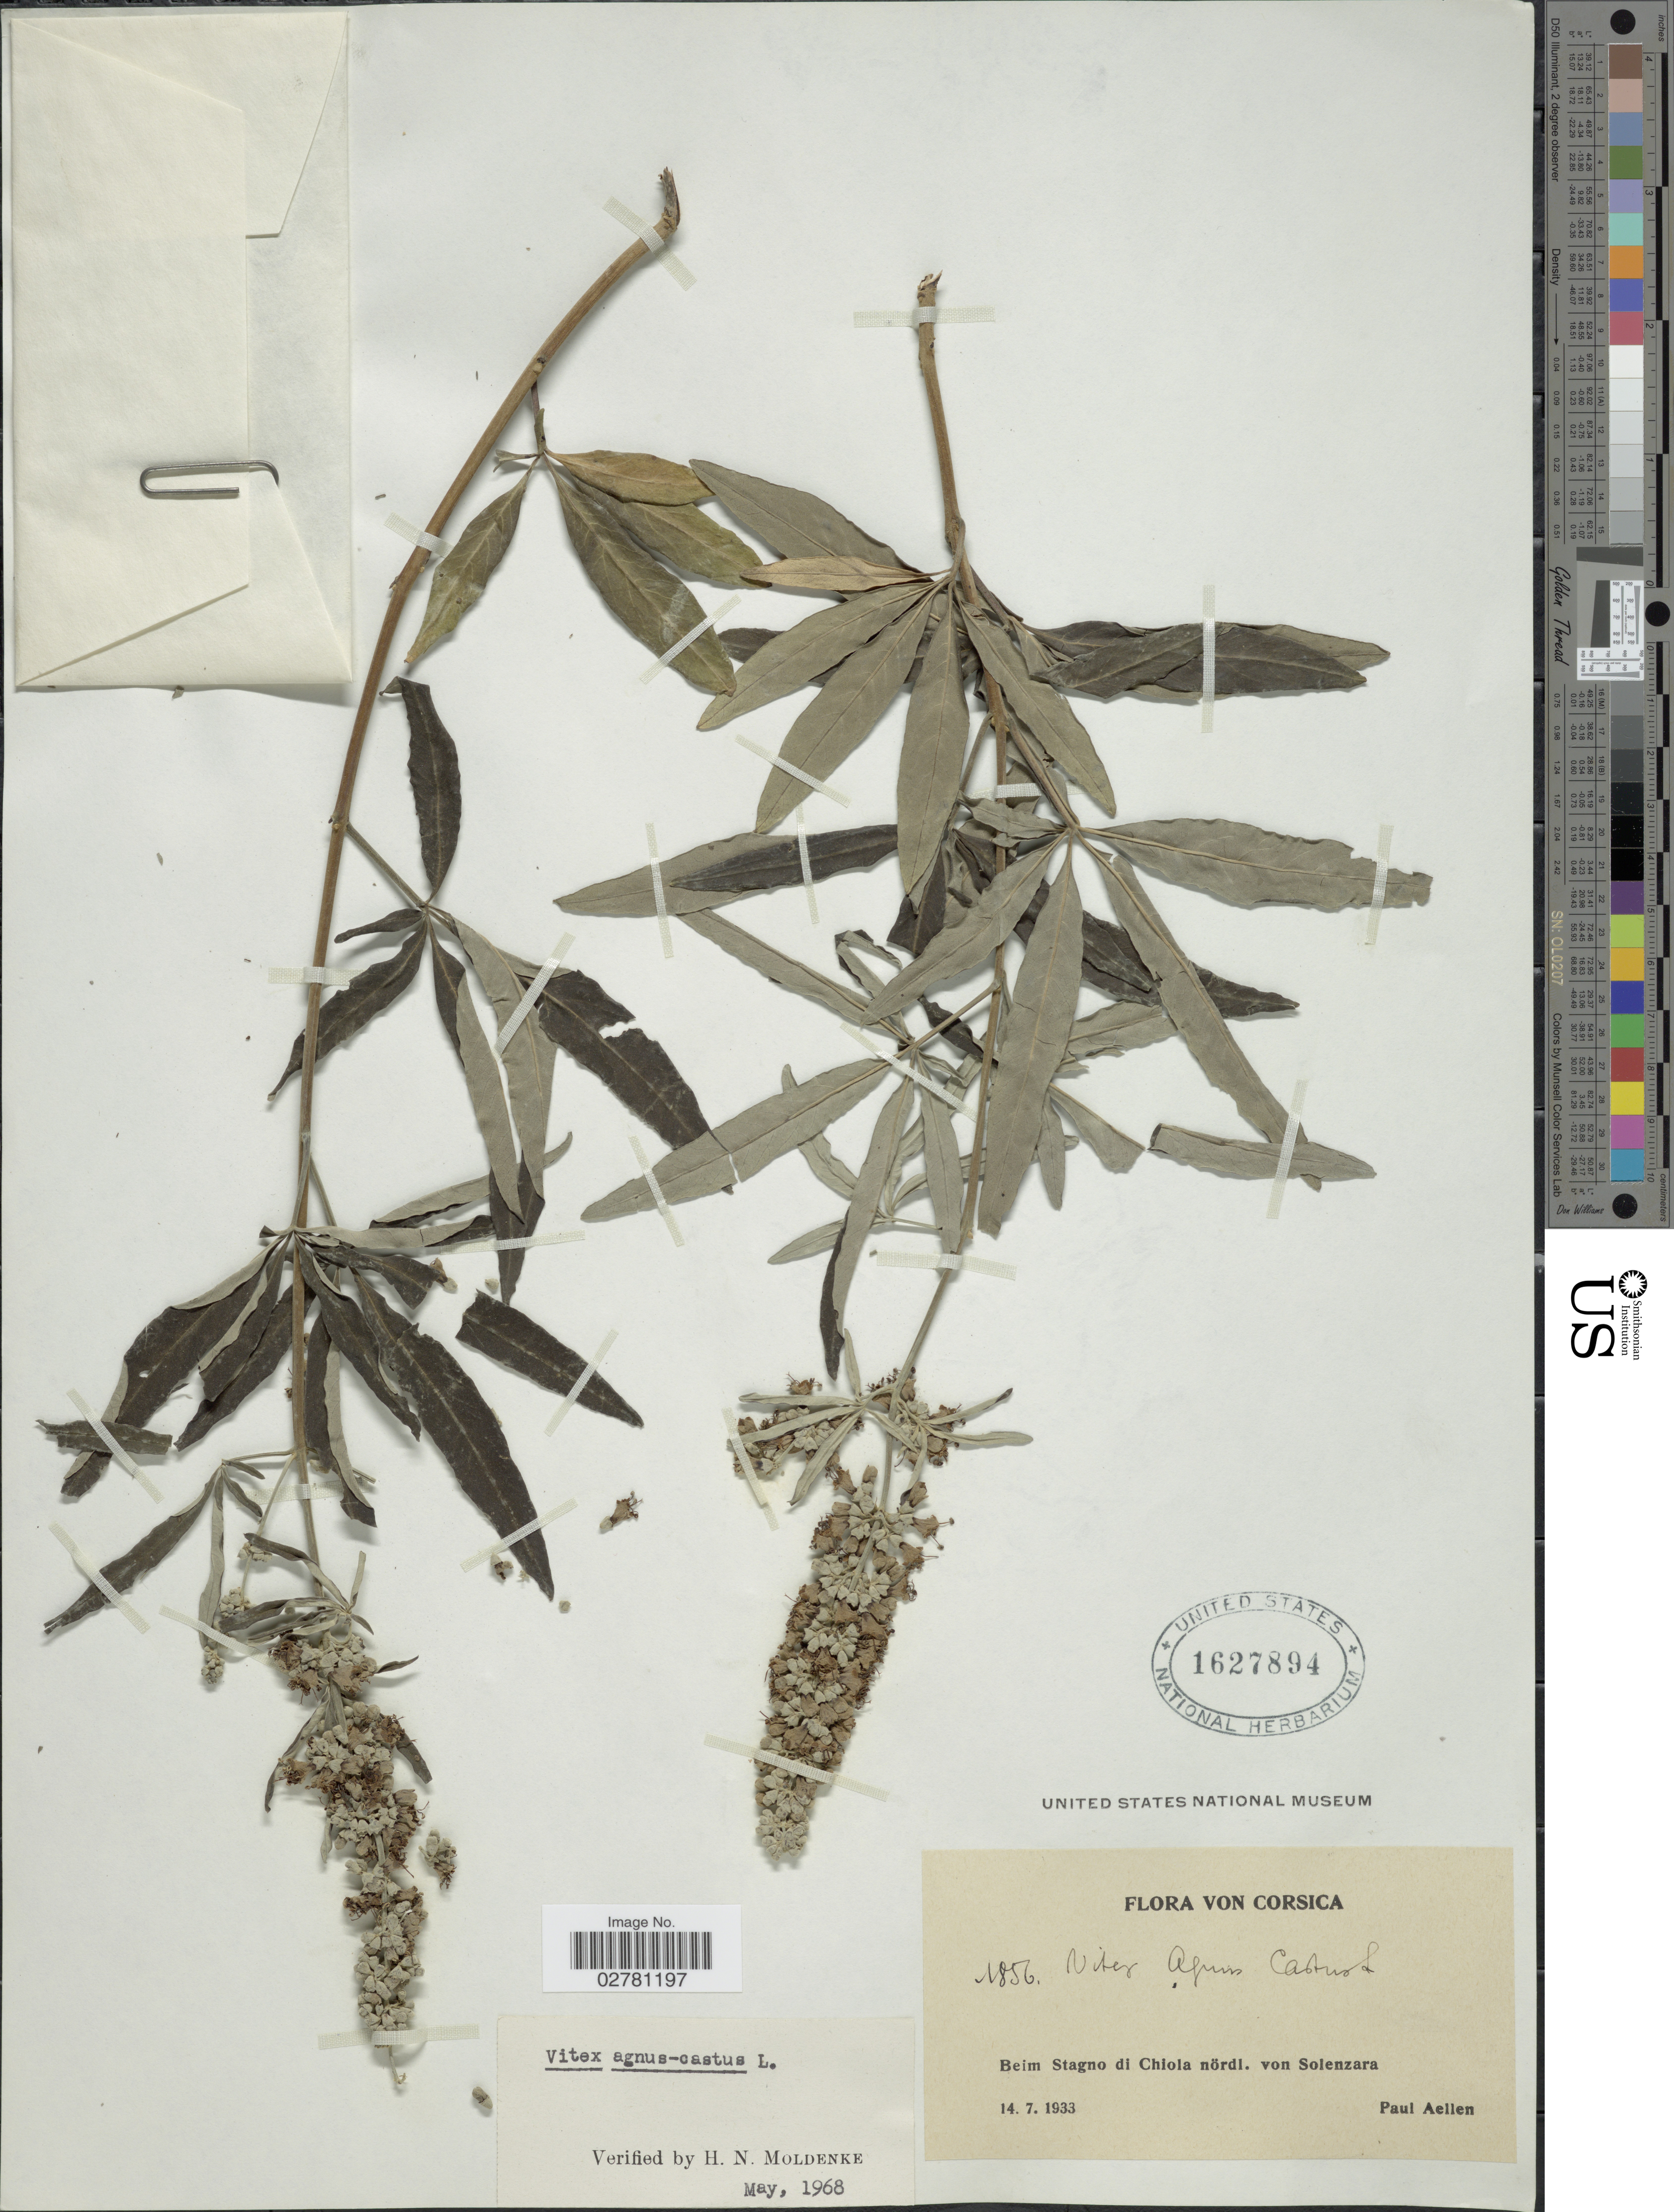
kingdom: Plantae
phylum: Tracheophyta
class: Magnoliopsida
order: Lamiales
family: Lamiaceae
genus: Vitex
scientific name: Vitex agnus-castus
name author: L.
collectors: P. Aellen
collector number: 1856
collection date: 1933-07-14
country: France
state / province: Corsica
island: Corse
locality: Beim Stagno di Chiola nördl. von Solenzara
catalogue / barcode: US 1627894